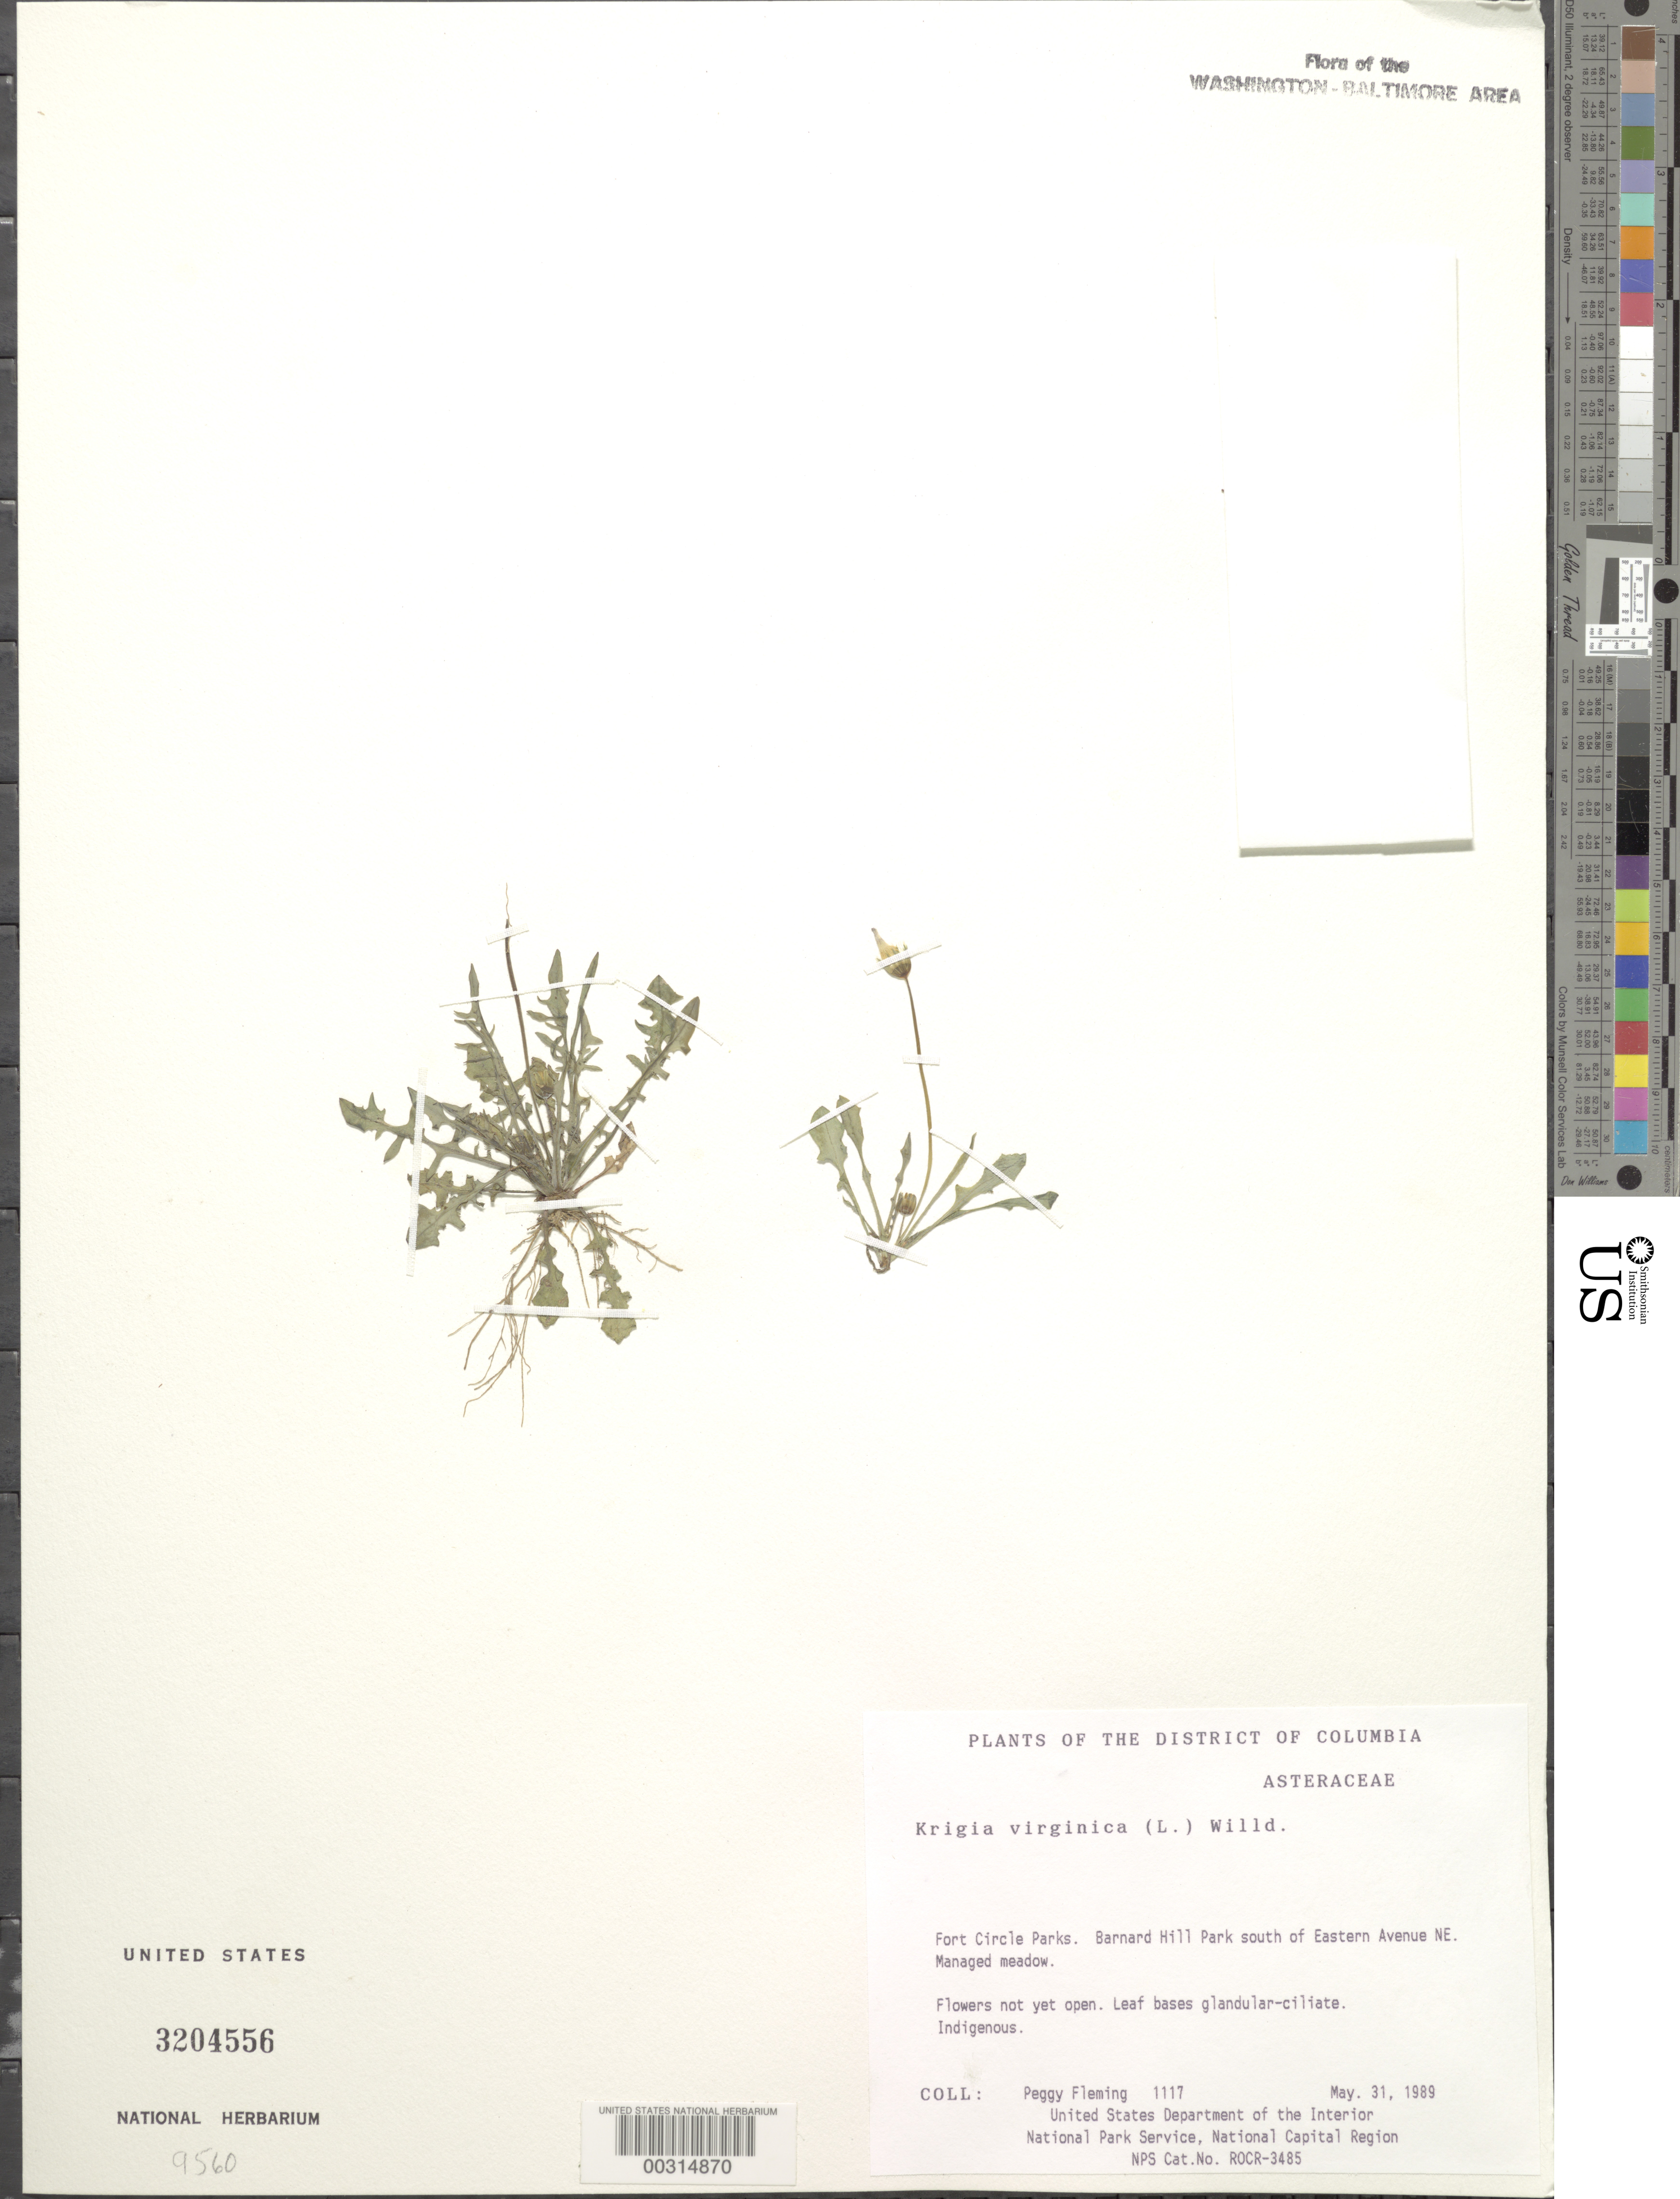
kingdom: Plantae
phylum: Tracheophyta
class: Magnoliopsida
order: Asterales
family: Asteraceae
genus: Krigia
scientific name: Krigia virginica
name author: (L.) Willd.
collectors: P. Fleming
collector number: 1117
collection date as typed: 31 May 1989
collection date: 1989-05-31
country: United States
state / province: District of Columbia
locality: Fort Circle Parks, Barnard Hill Park S of Eastern Ave NE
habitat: Managed meadow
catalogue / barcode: US 3204556